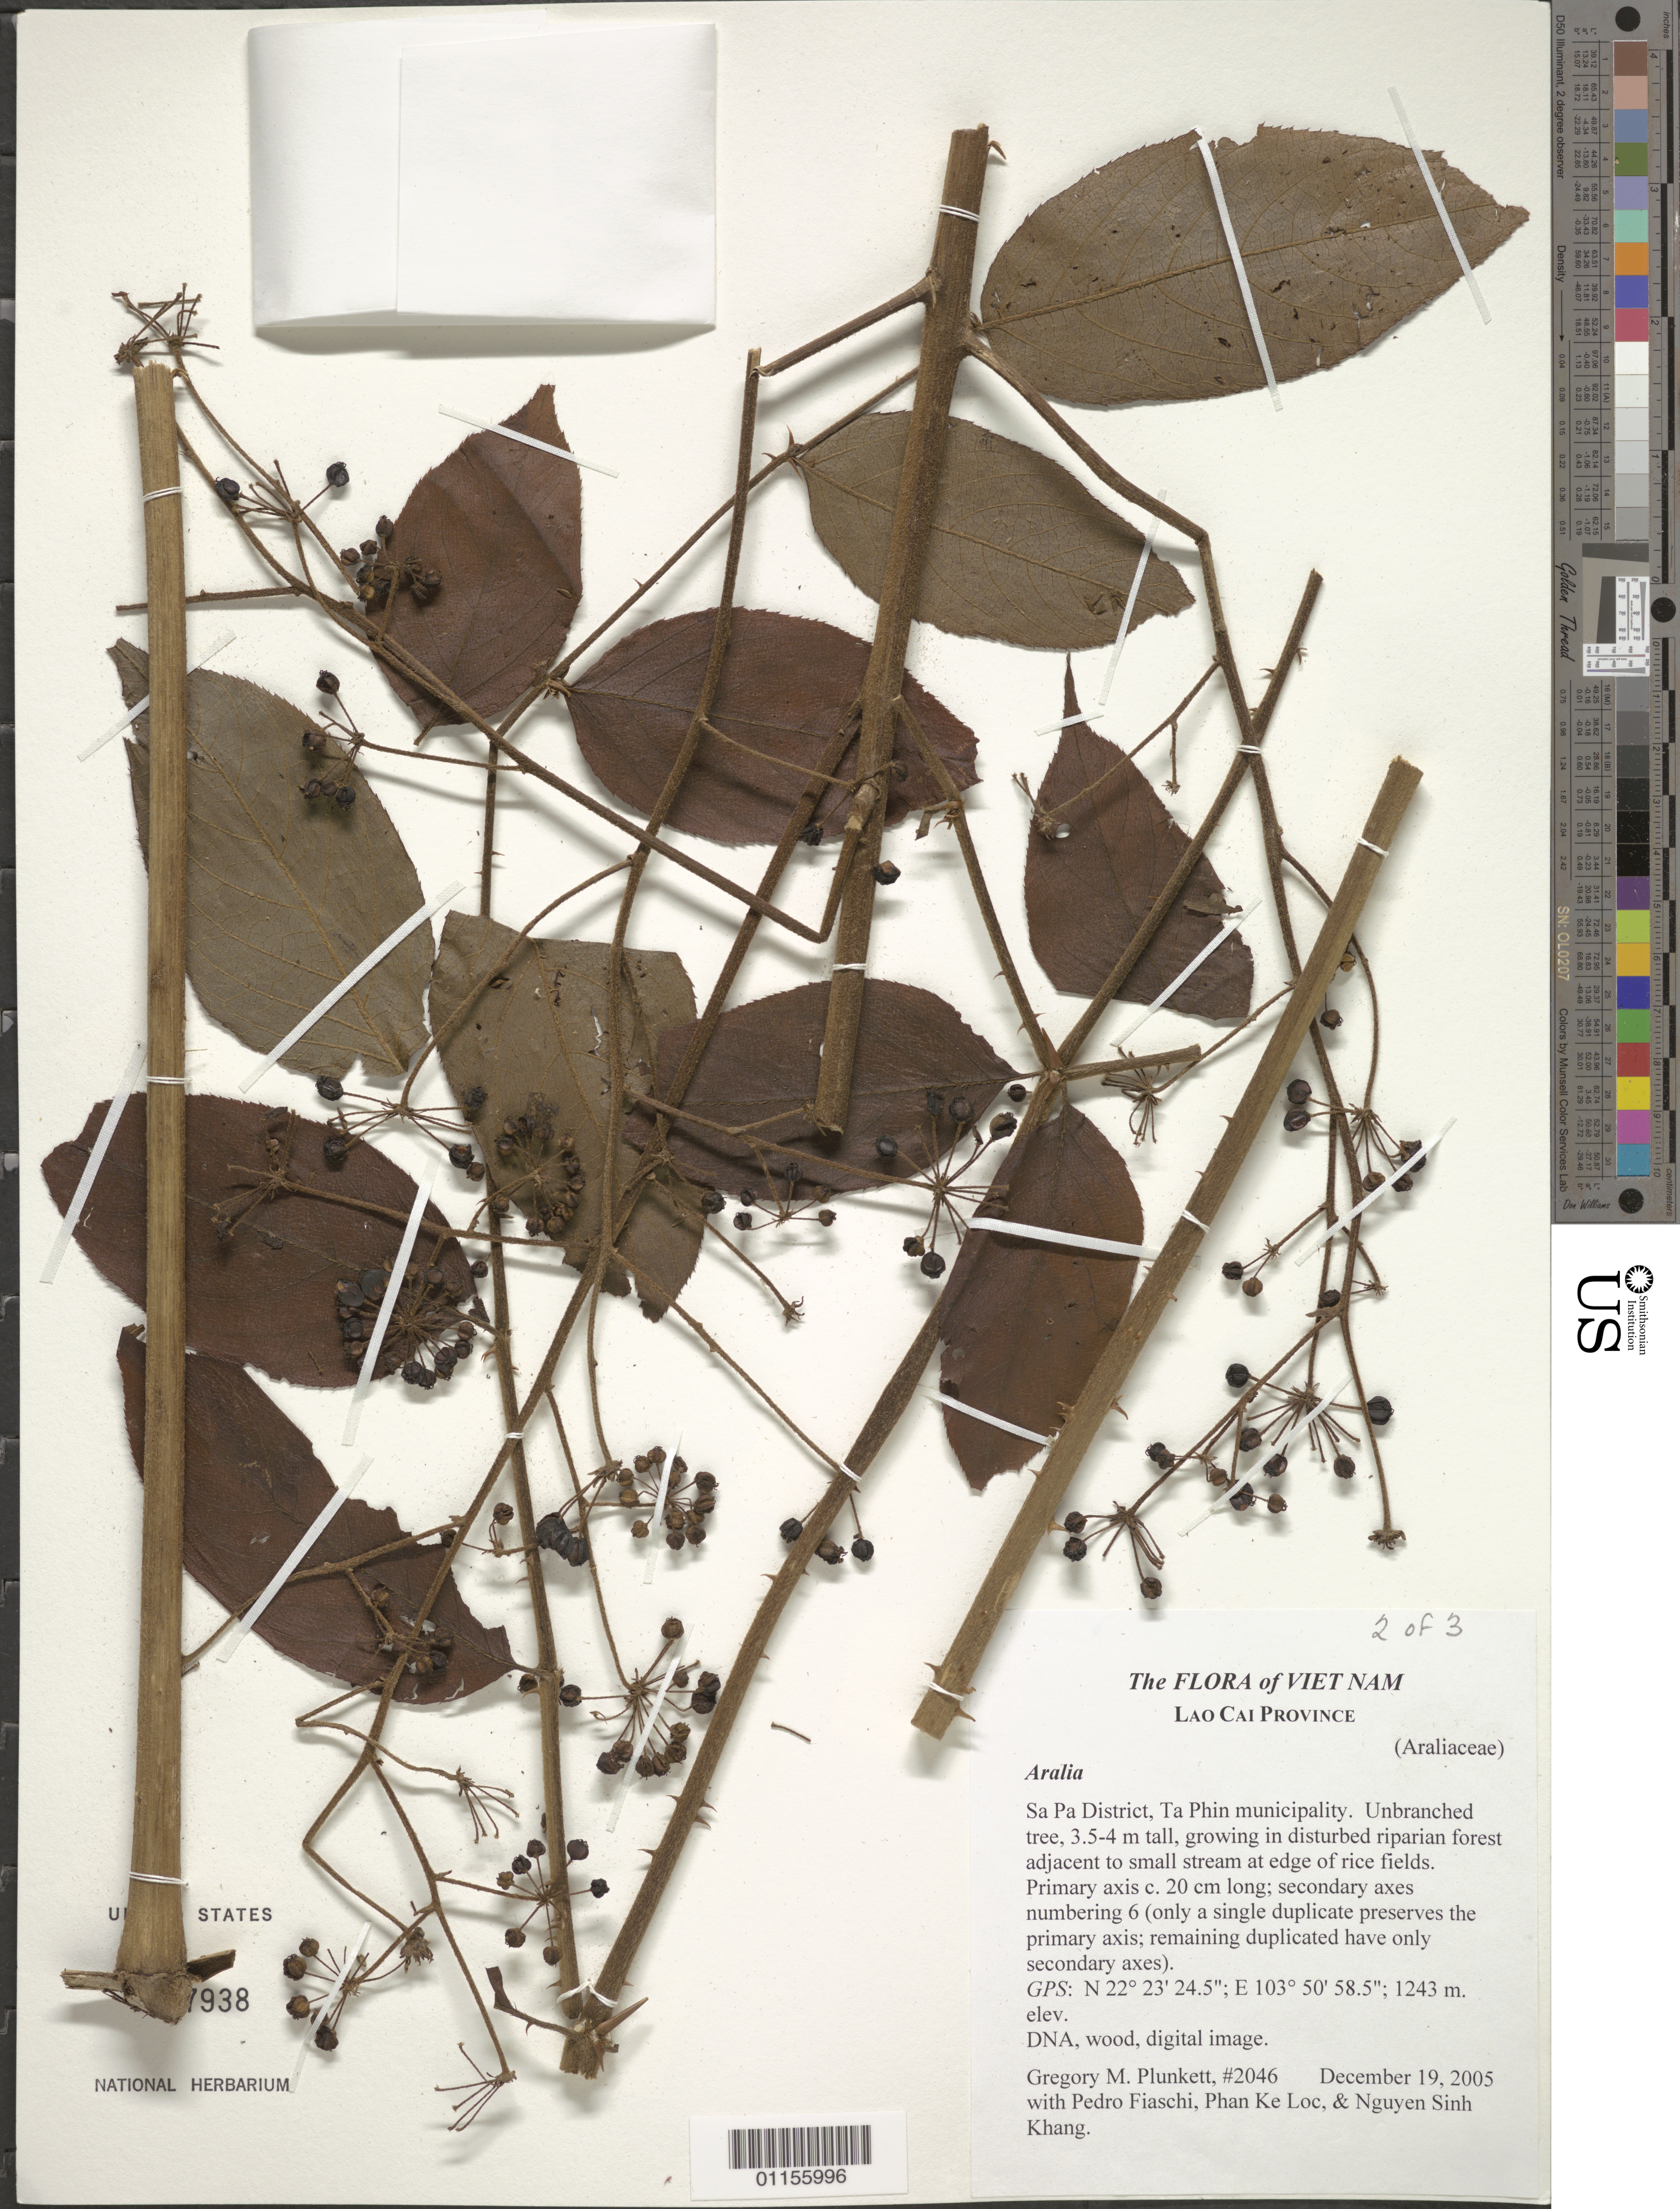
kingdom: Plantae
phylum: Tracheophyta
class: Magnoliopsida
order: Apiales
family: Araliaceae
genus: Aralia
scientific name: Aralia sp.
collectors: G. M. Plunkett, P. Fiaschi, P. K. Lôc & N. Khang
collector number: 2046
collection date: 2005-12-19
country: Vietnam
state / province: Lao Cai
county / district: Sa Pa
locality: Ta Phin municipality.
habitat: Unbranched tree, growing in disturbed riparian forest adjacent to small stream at edge of rice fields.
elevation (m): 1243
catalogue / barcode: US 3597938